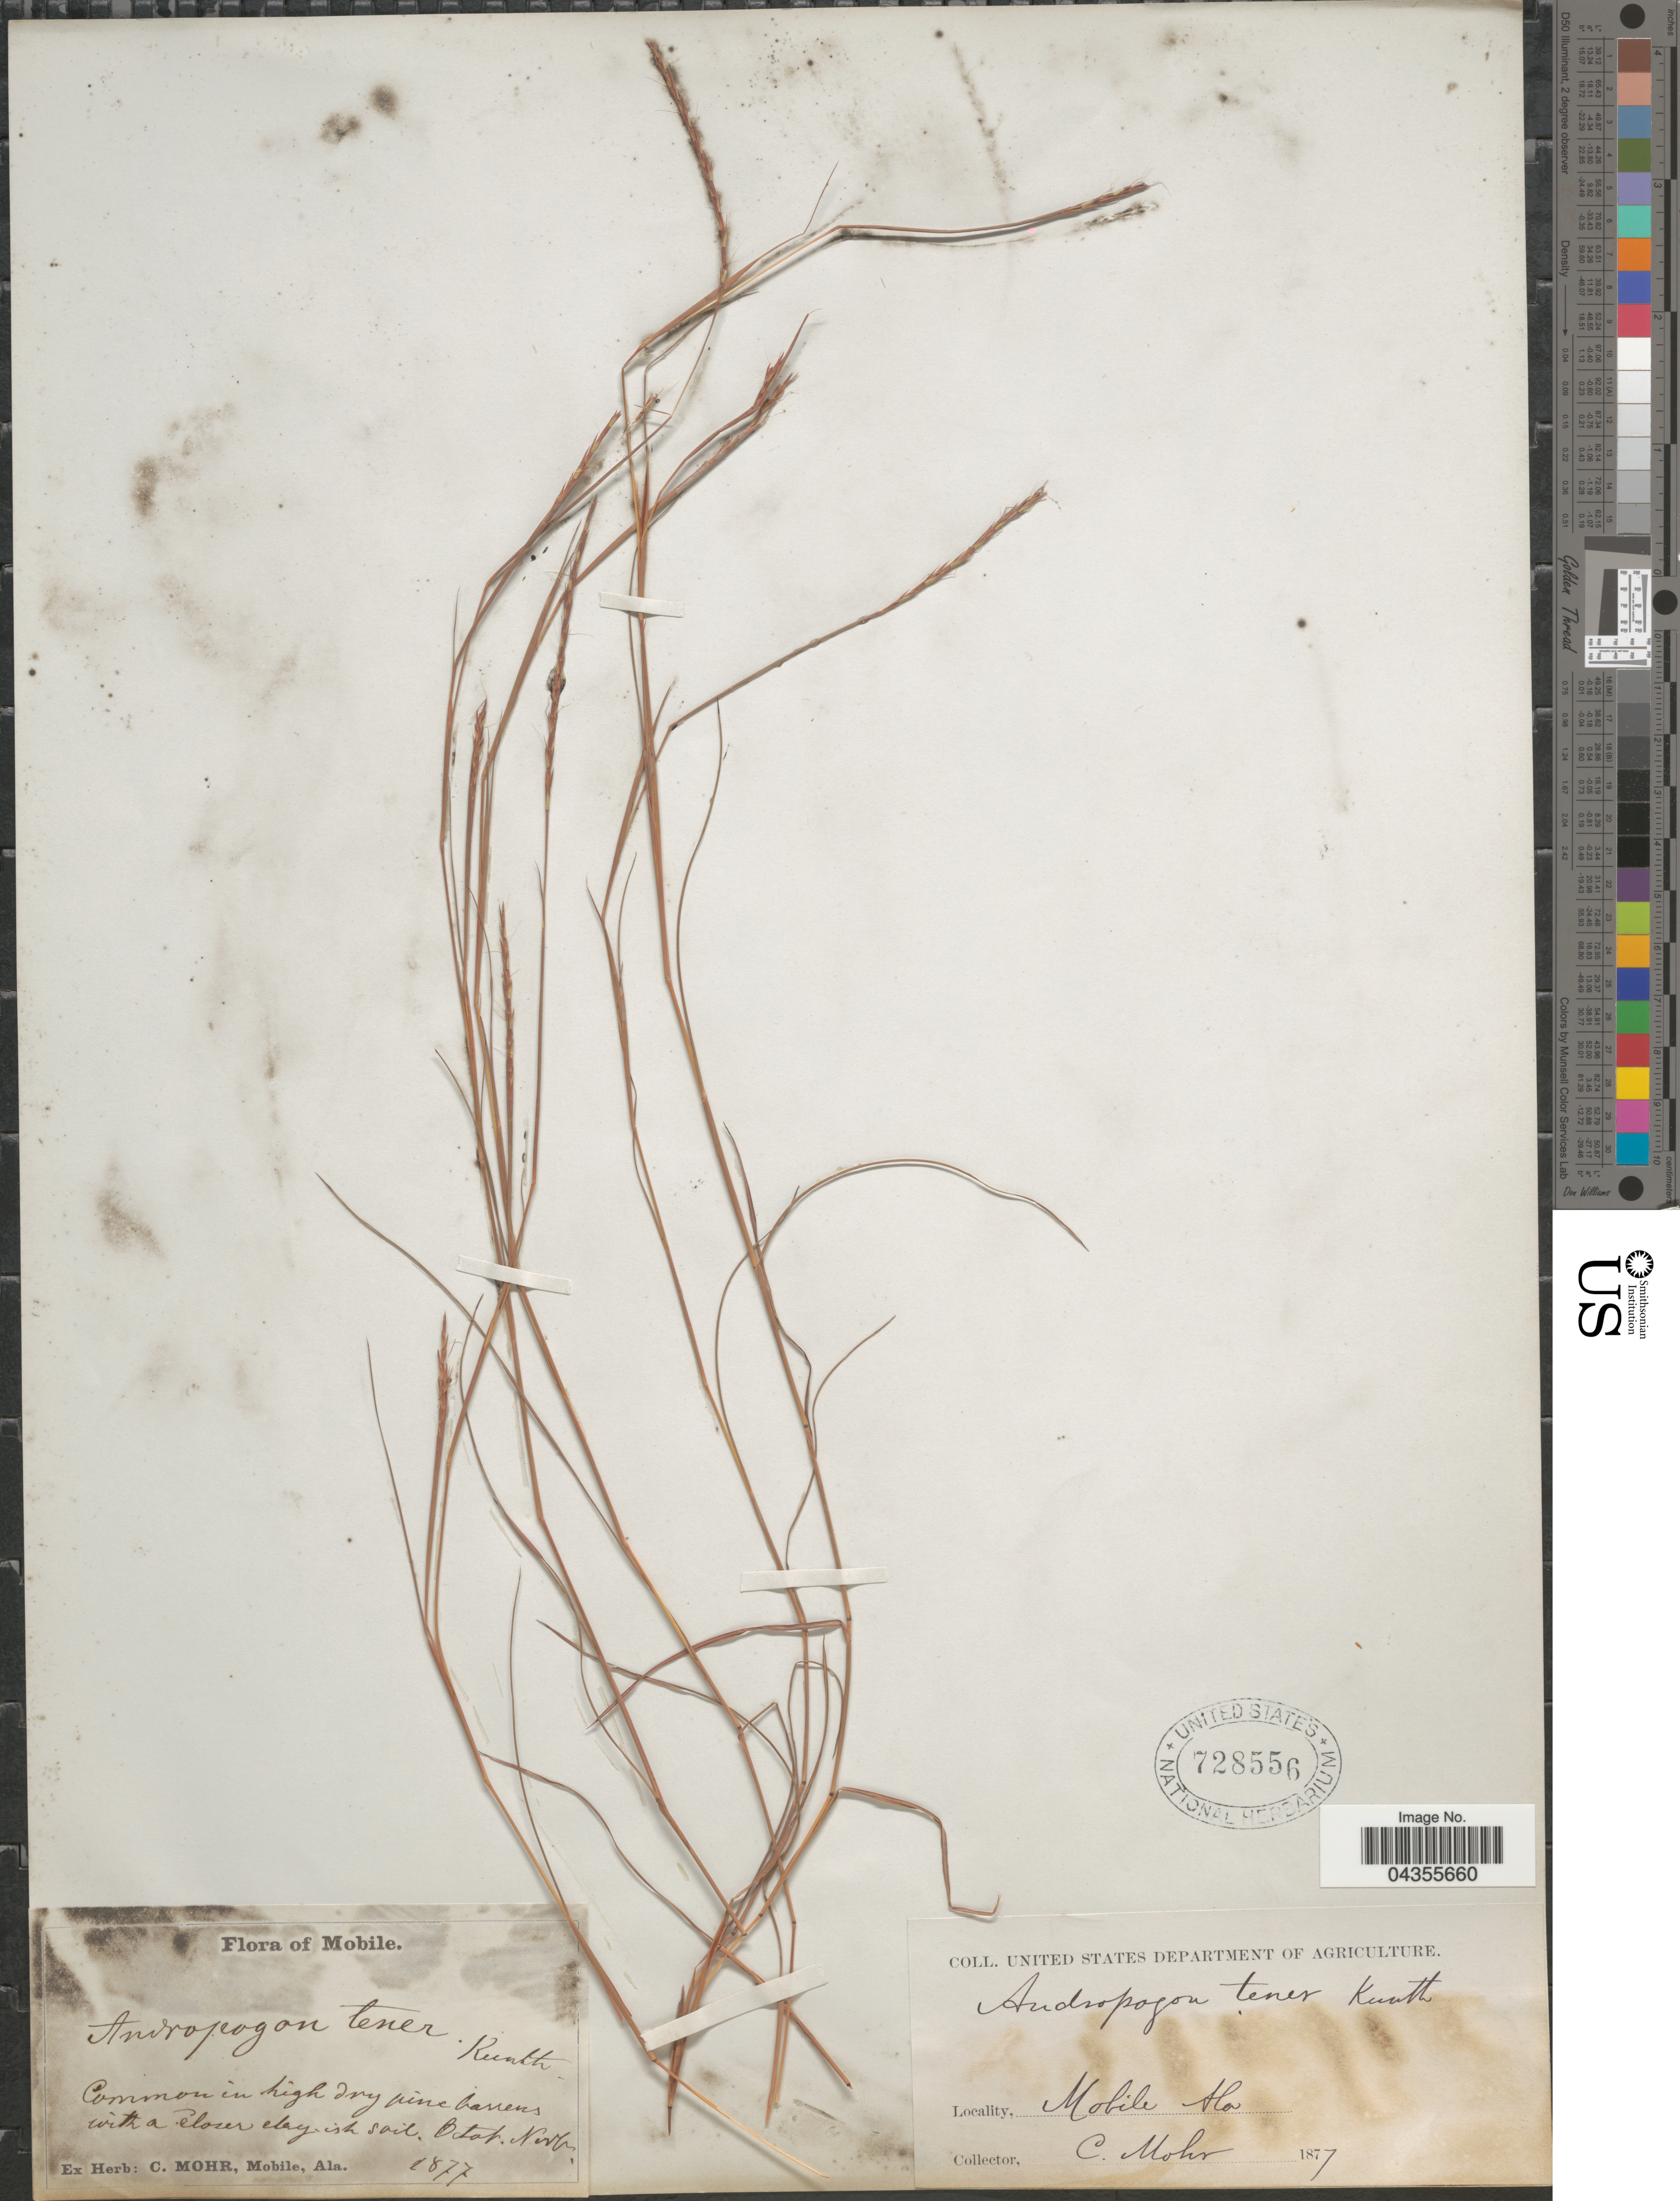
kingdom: Plantae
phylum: Tracheophyta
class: Liliopsida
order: Poales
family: Poaceae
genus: Schizachyrium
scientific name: Schizachyrium tenerum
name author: Nees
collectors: C. T. Mohr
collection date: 1877-11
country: United States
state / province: Alabama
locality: Mobile. Common in high dry pine barrens with a closer clay-ish soil. Mobile.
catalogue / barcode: US 728556